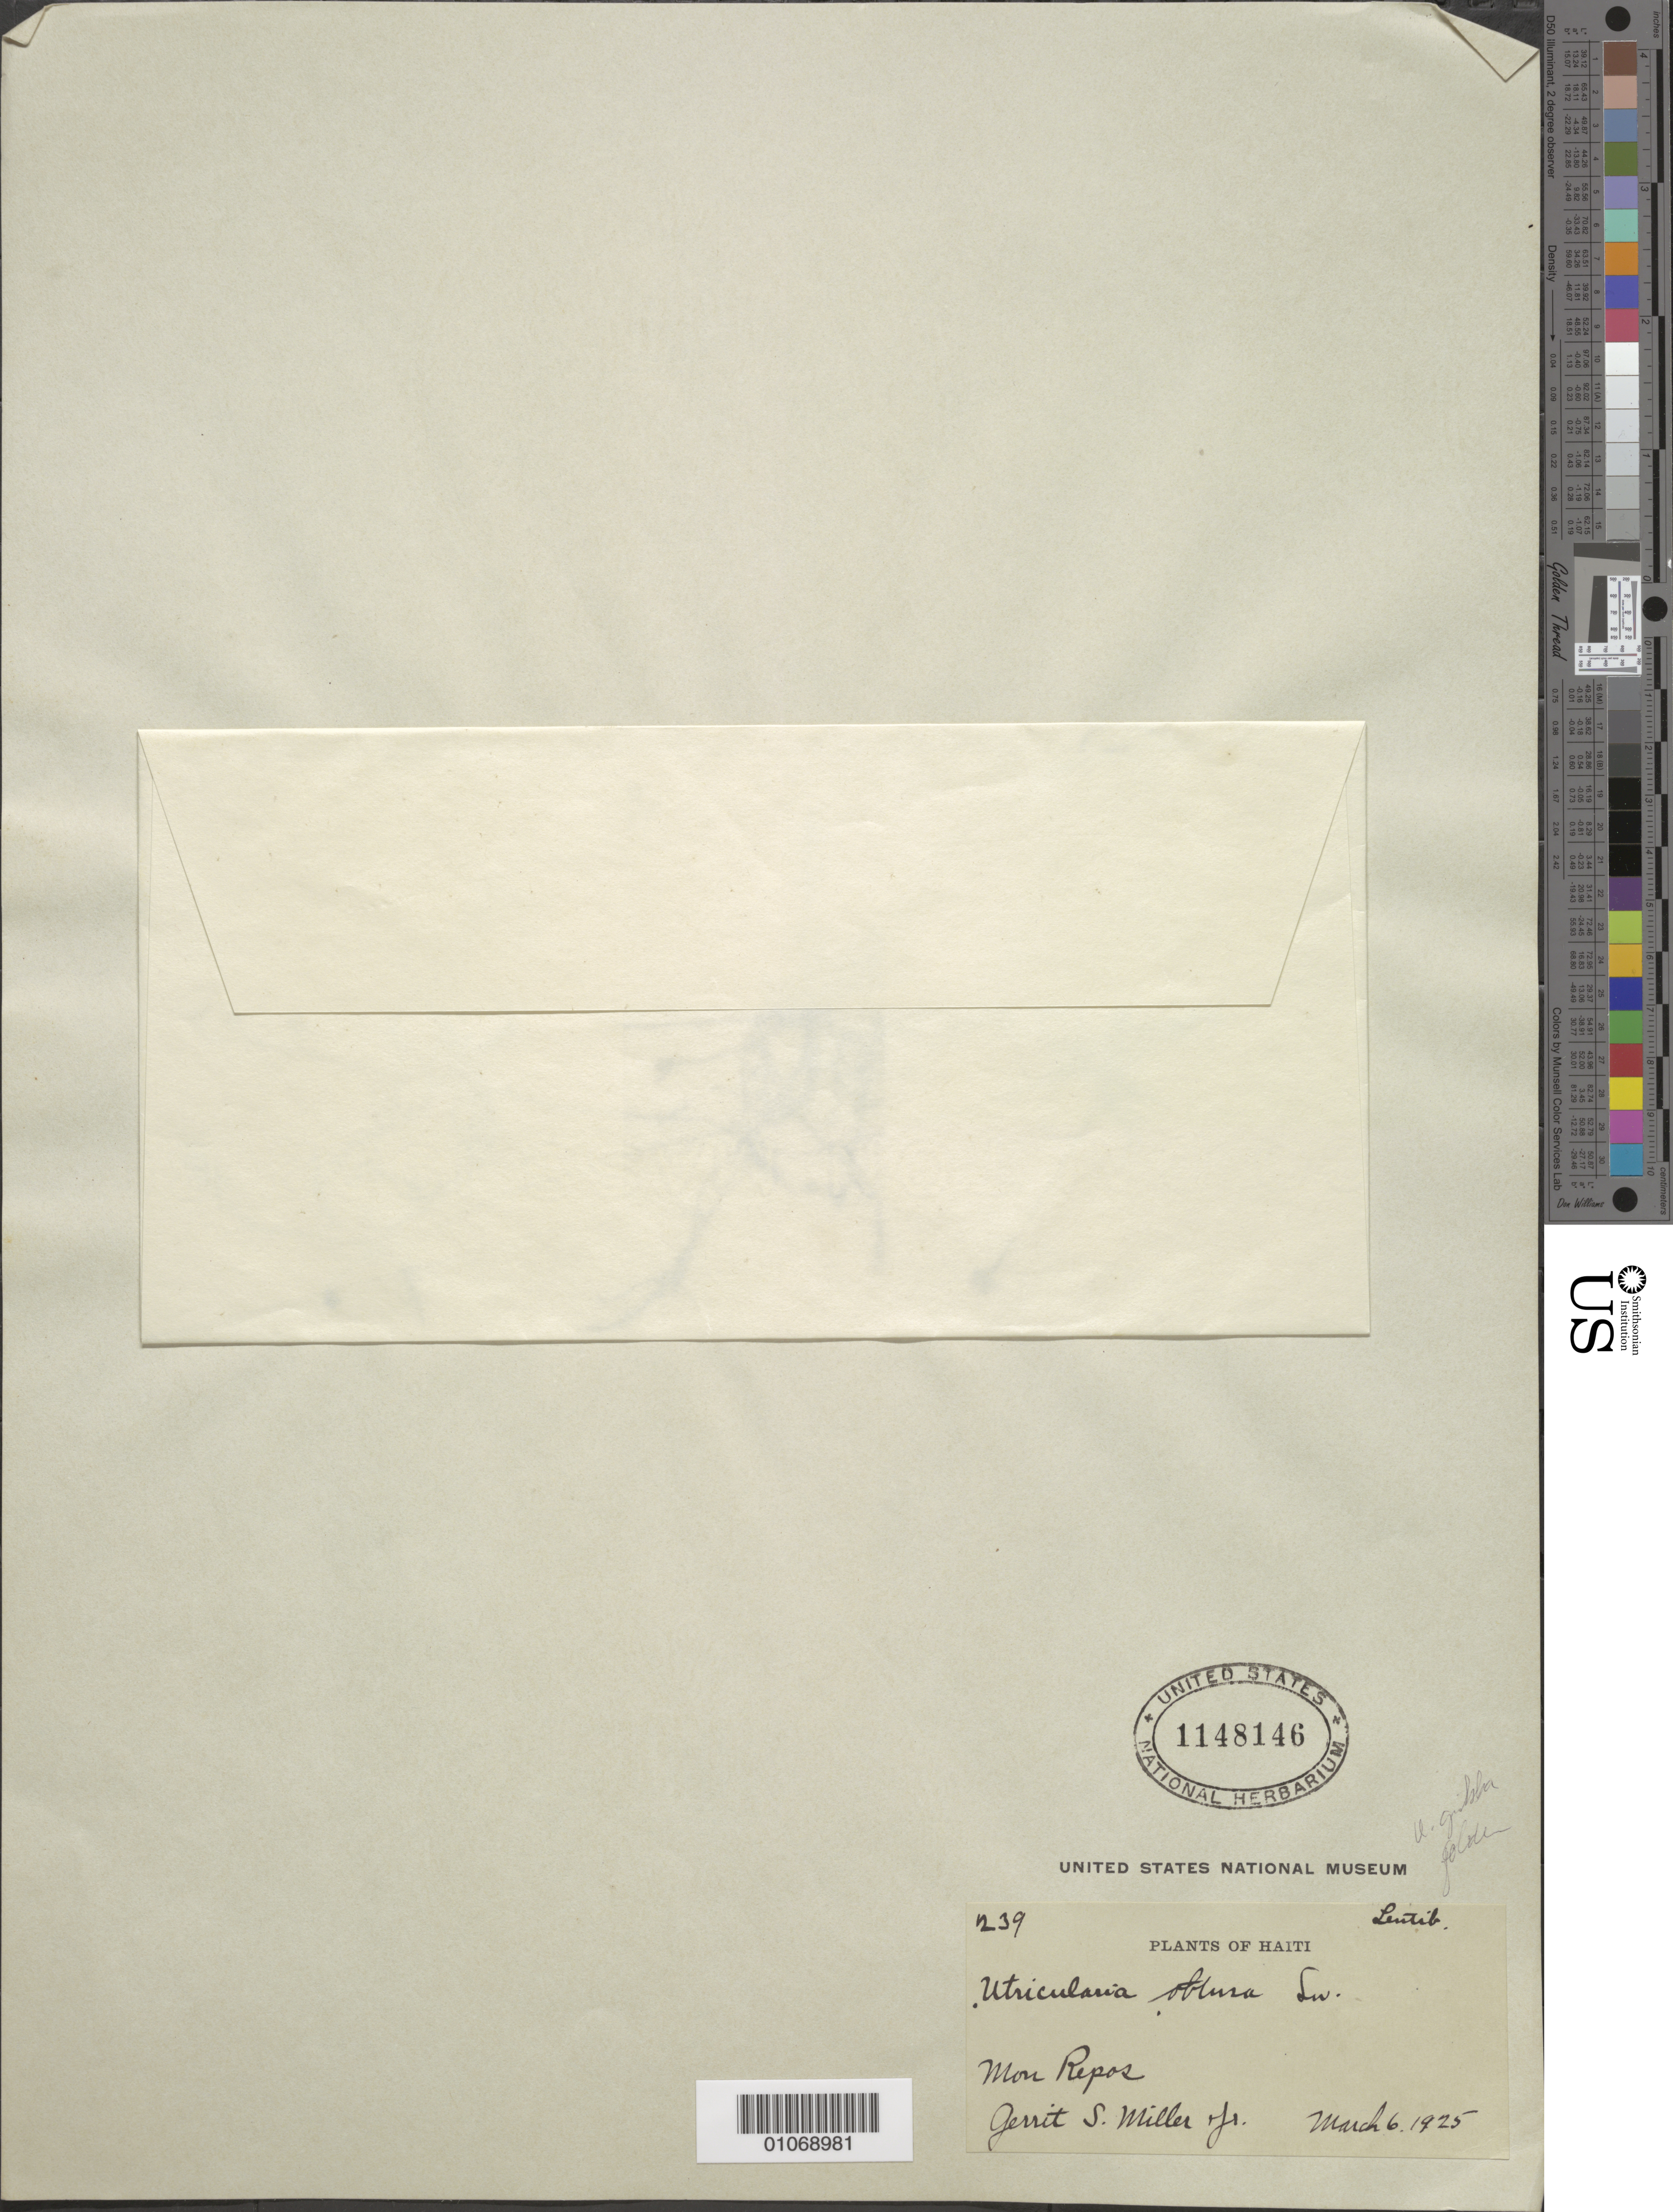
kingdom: Plantae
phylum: Tracheophyta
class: Magnoliopsida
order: Lamiales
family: Lentibulariaceae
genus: Utricularia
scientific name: Utricularia gibba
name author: L.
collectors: G. S. Miller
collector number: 239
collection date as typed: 06 Mar 1925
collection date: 1925-03-06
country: Haiti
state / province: Nord-Est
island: Hispaniola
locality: Mon Repos.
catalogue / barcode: US 1148146